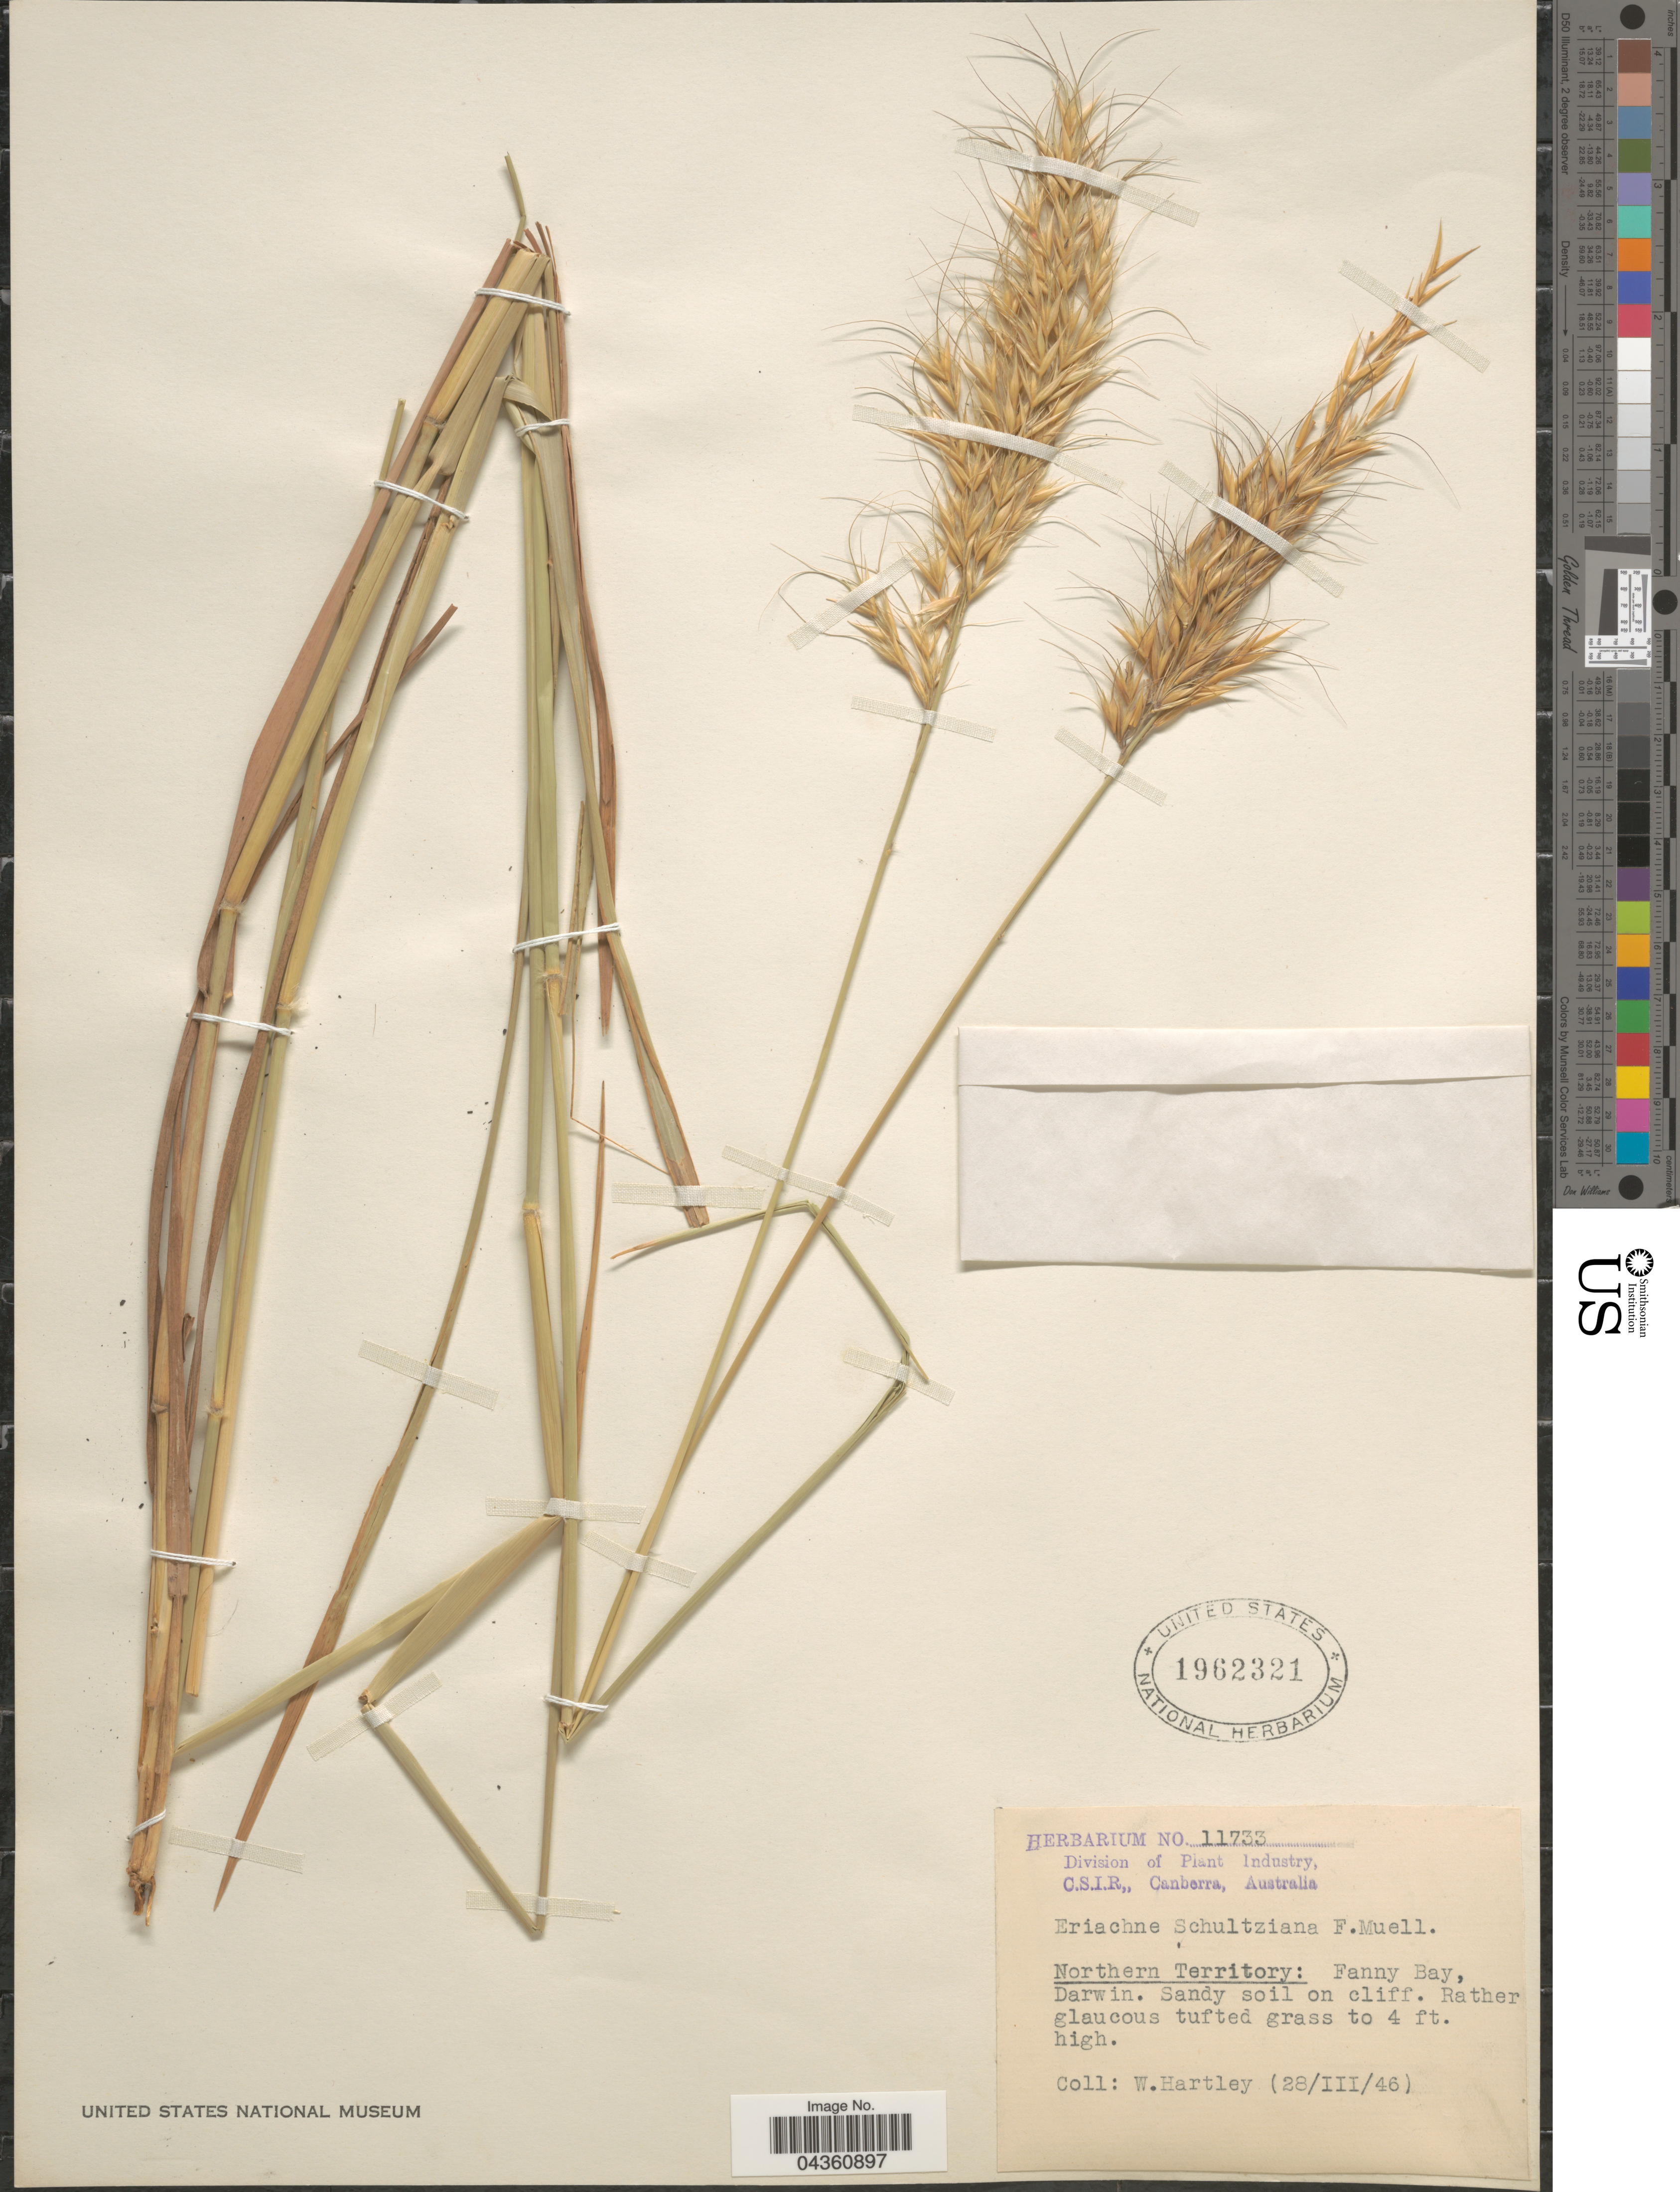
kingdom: Plantae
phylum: Tracheophyta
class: Liliopsida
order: Poales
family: Poaceae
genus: Eriachne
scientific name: Eriachne schultziana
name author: F. Muell.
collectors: W. Hartley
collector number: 11733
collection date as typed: Transcribed d/m/y: 28/3/46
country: Australia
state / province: Northern Territory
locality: Fanny Bay, Darwin.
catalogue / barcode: US 1962321